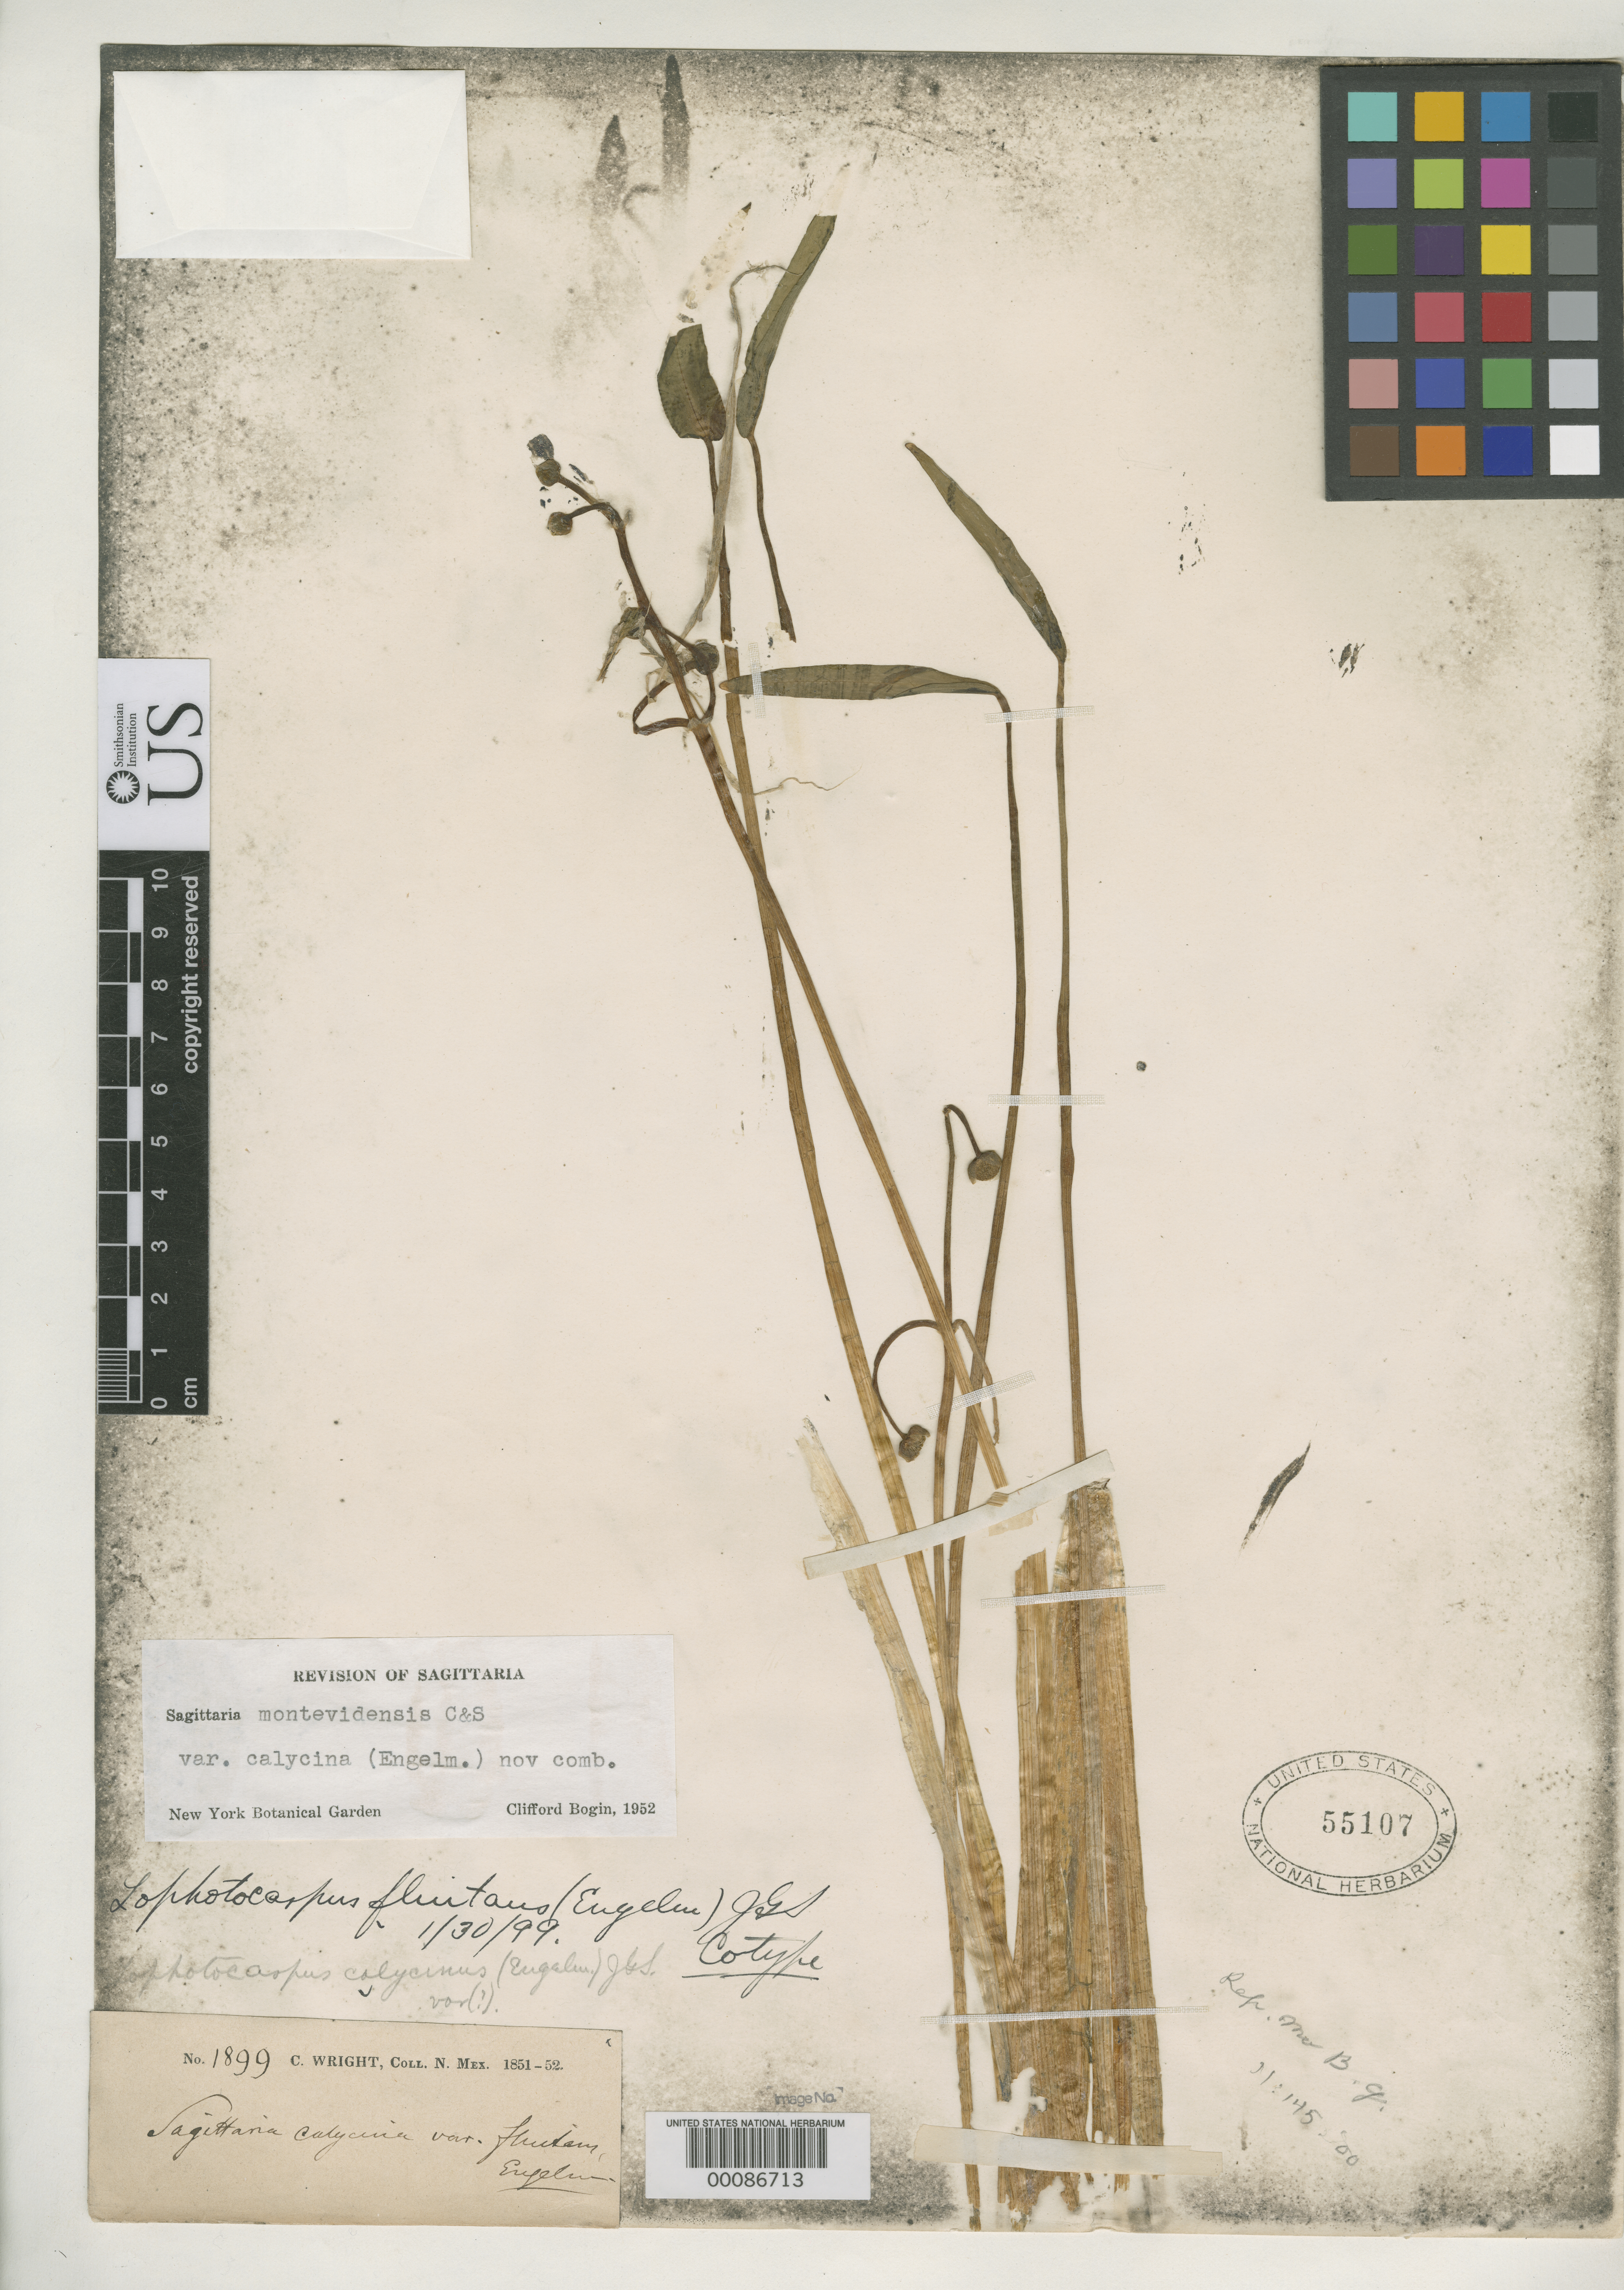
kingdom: Plantae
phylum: Tracheophyta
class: Liliopsida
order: Alismatales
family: Alismataceae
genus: Sagittaria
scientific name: Sagittaria calycina var. fluitans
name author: Engelm. in Emory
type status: Isotype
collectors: C. Wright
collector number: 1899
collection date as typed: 1851 to -- --- 1852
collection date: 1851/1852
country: United States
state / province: Texas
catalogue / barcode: US 55107